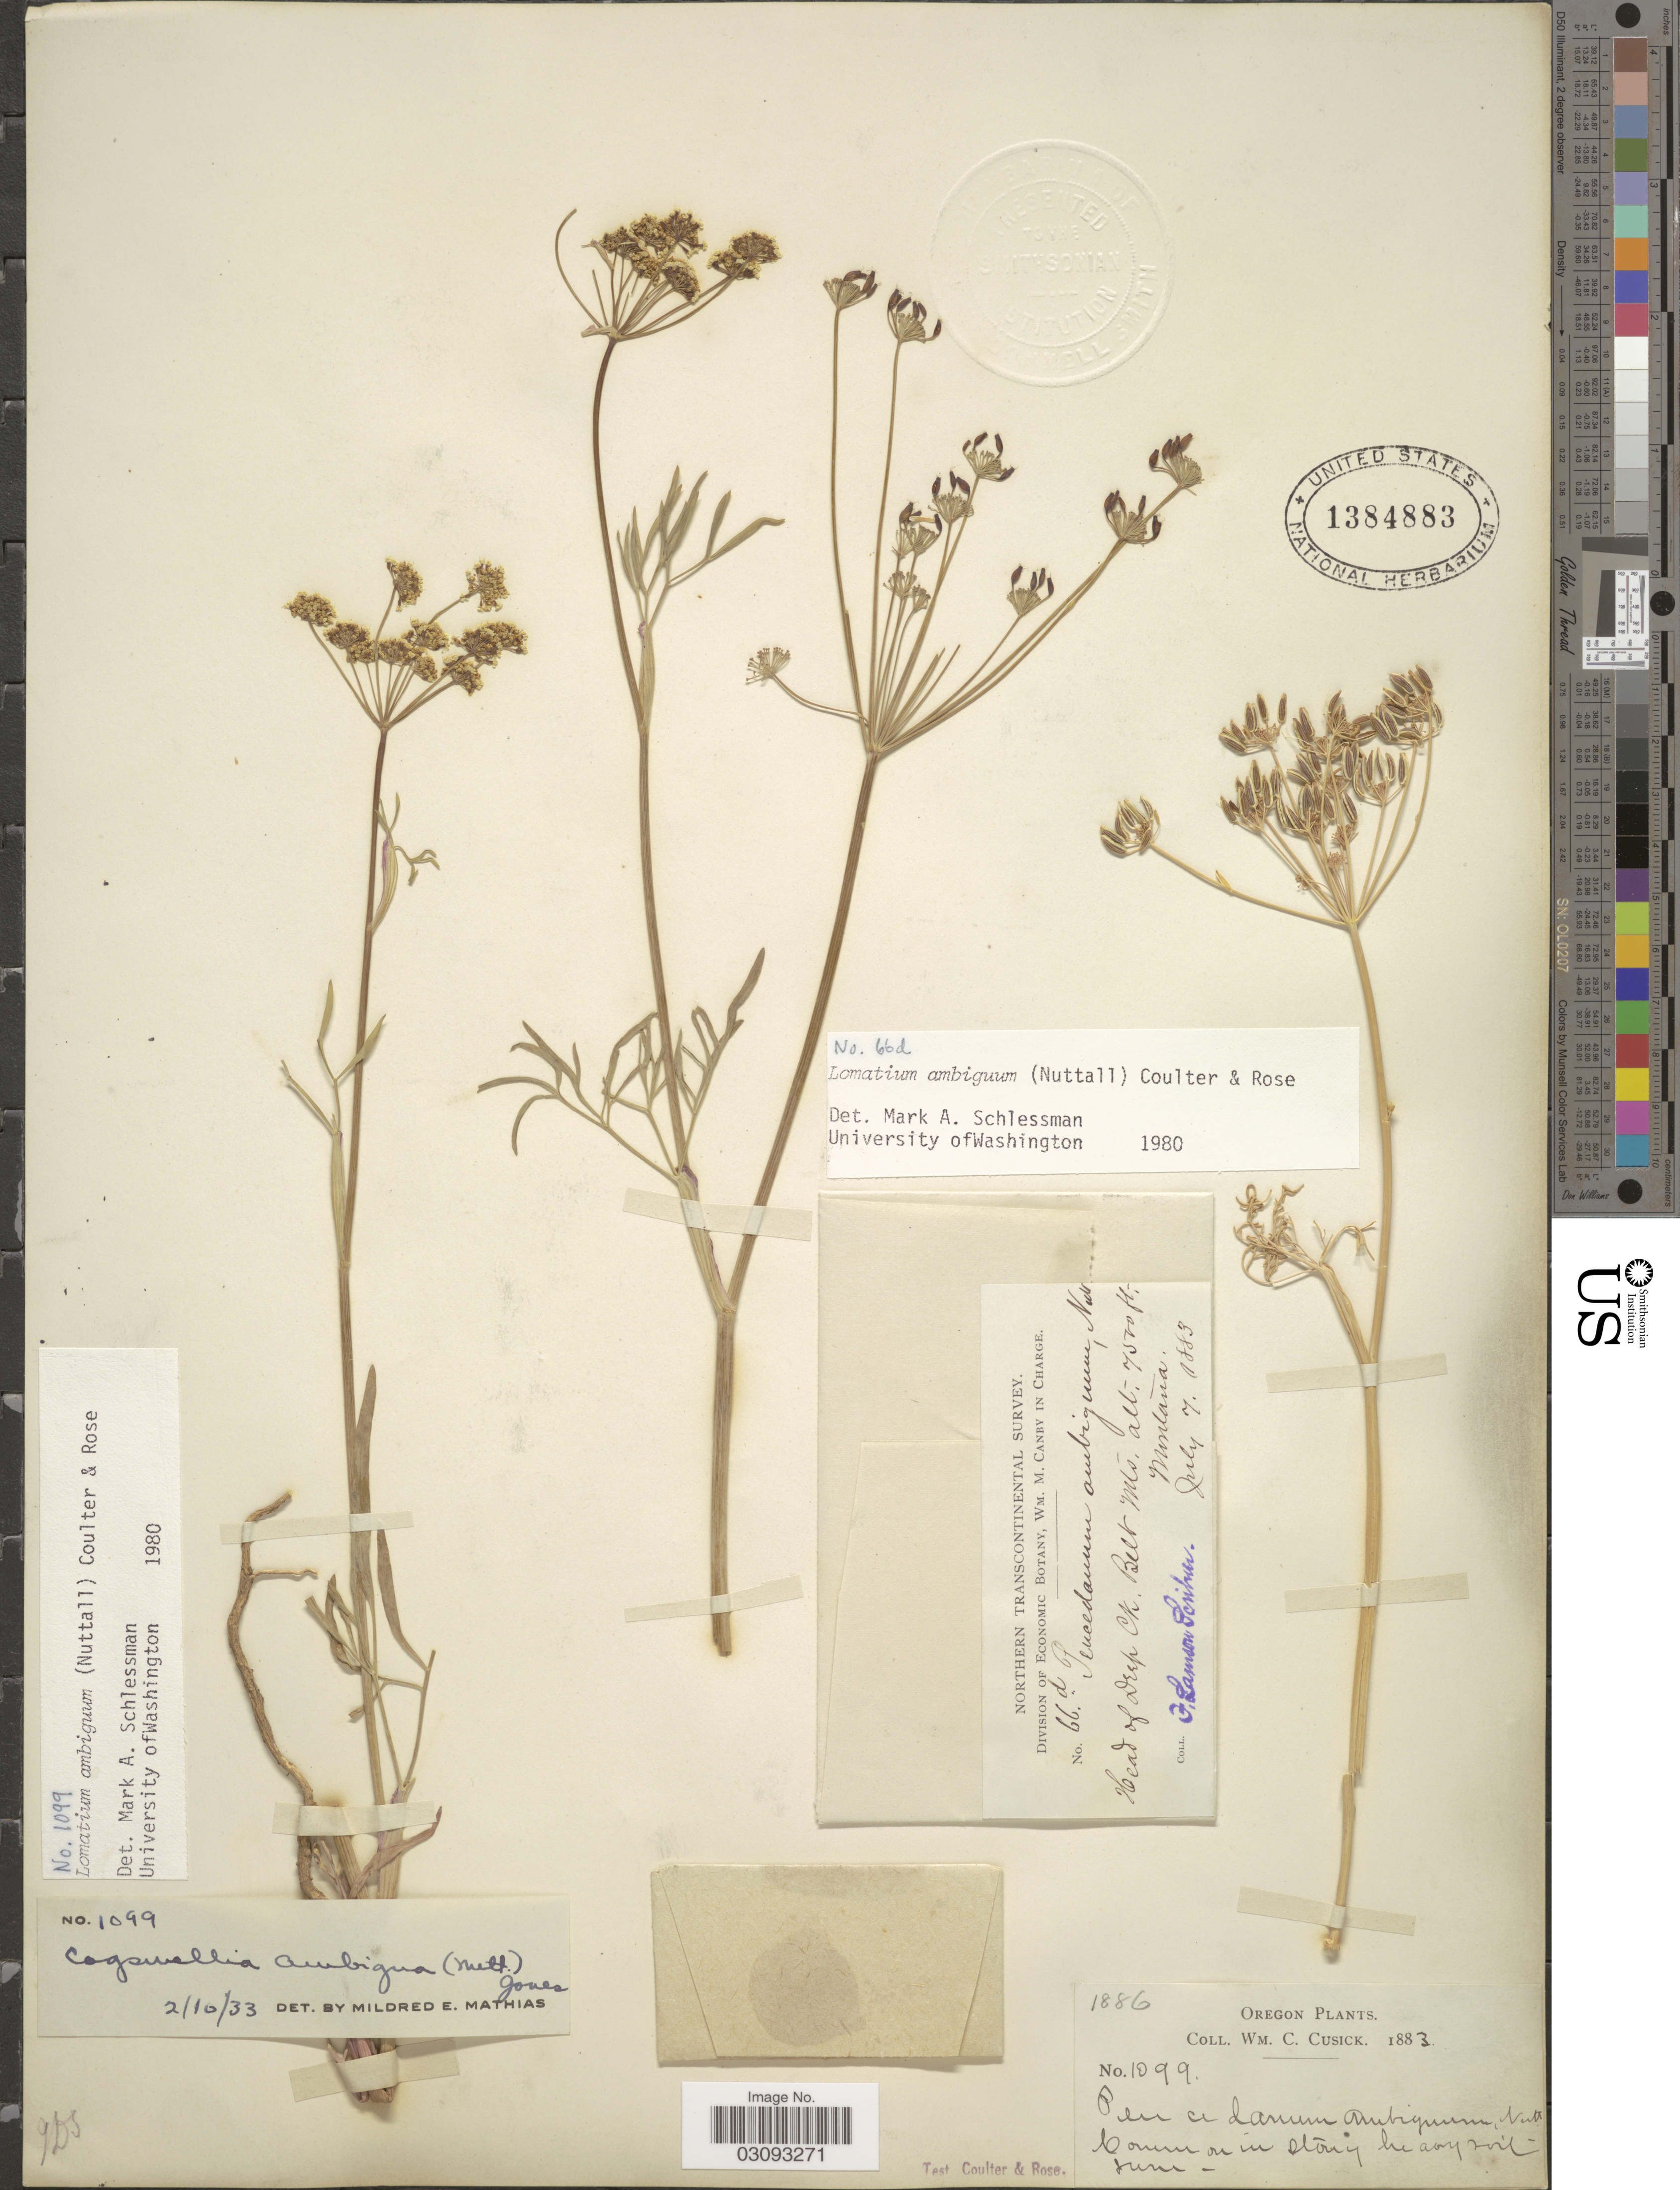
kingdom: Plantae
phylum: Tracheophyta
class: Magnoliopsida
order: Apiales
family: Apiaceae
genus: Lomatium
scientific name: Lomatium ambiguum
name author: (Nutt.) Coult. & Rose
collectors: F. Lamson-Scribner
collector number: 66d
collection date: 1883-07-07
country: United States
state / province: Montana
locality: Northern Transcontinental. Head of Deep Ck. Belt Mts.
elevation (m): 2286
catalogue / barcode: US 1384883-2